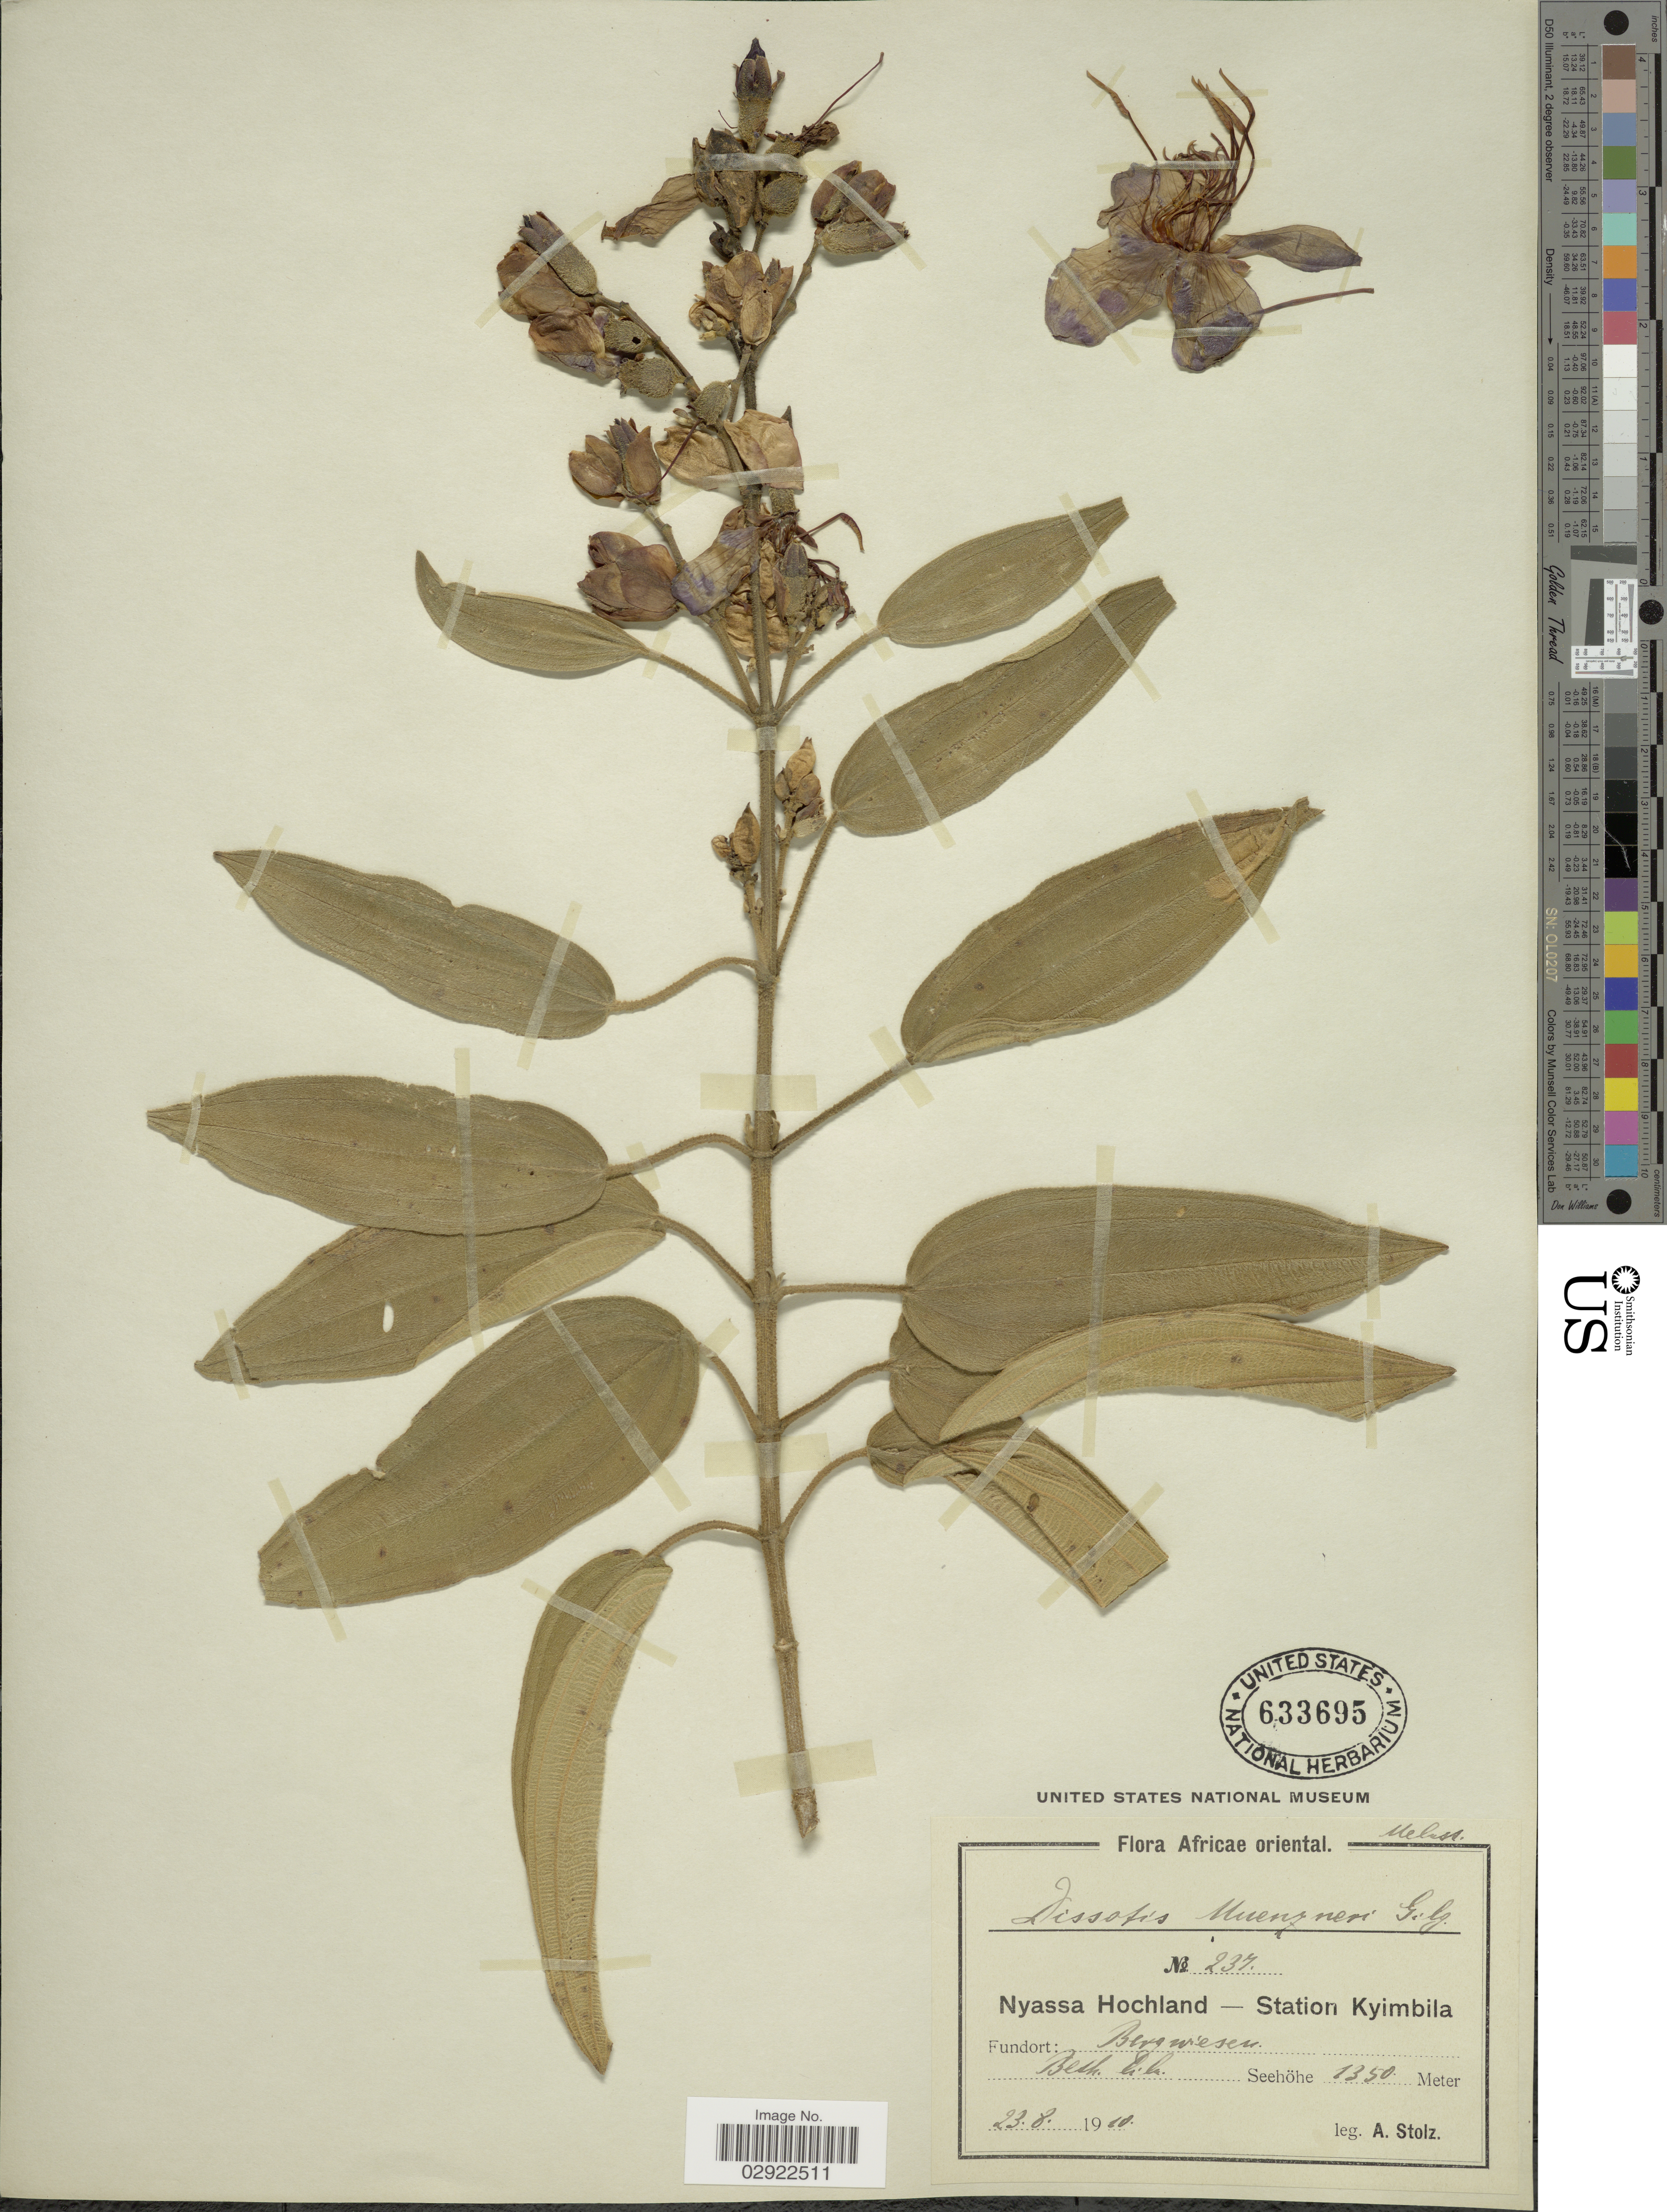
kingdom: Plantae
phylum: Tracheophyta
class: Magnoliopsida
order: Myrtales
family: Melastomataceae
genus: Rosettea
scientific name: Rosettea princeps var. candolleana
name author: (Cogn.) Ver.-Lib. & G. Kadereit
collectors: A. Stolz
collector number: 237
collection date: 1910-08-23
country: Tanzania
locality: Africae oriental. Nyassa Hochland - Station Kyimbila.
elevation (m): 1350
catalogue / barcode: US 633695